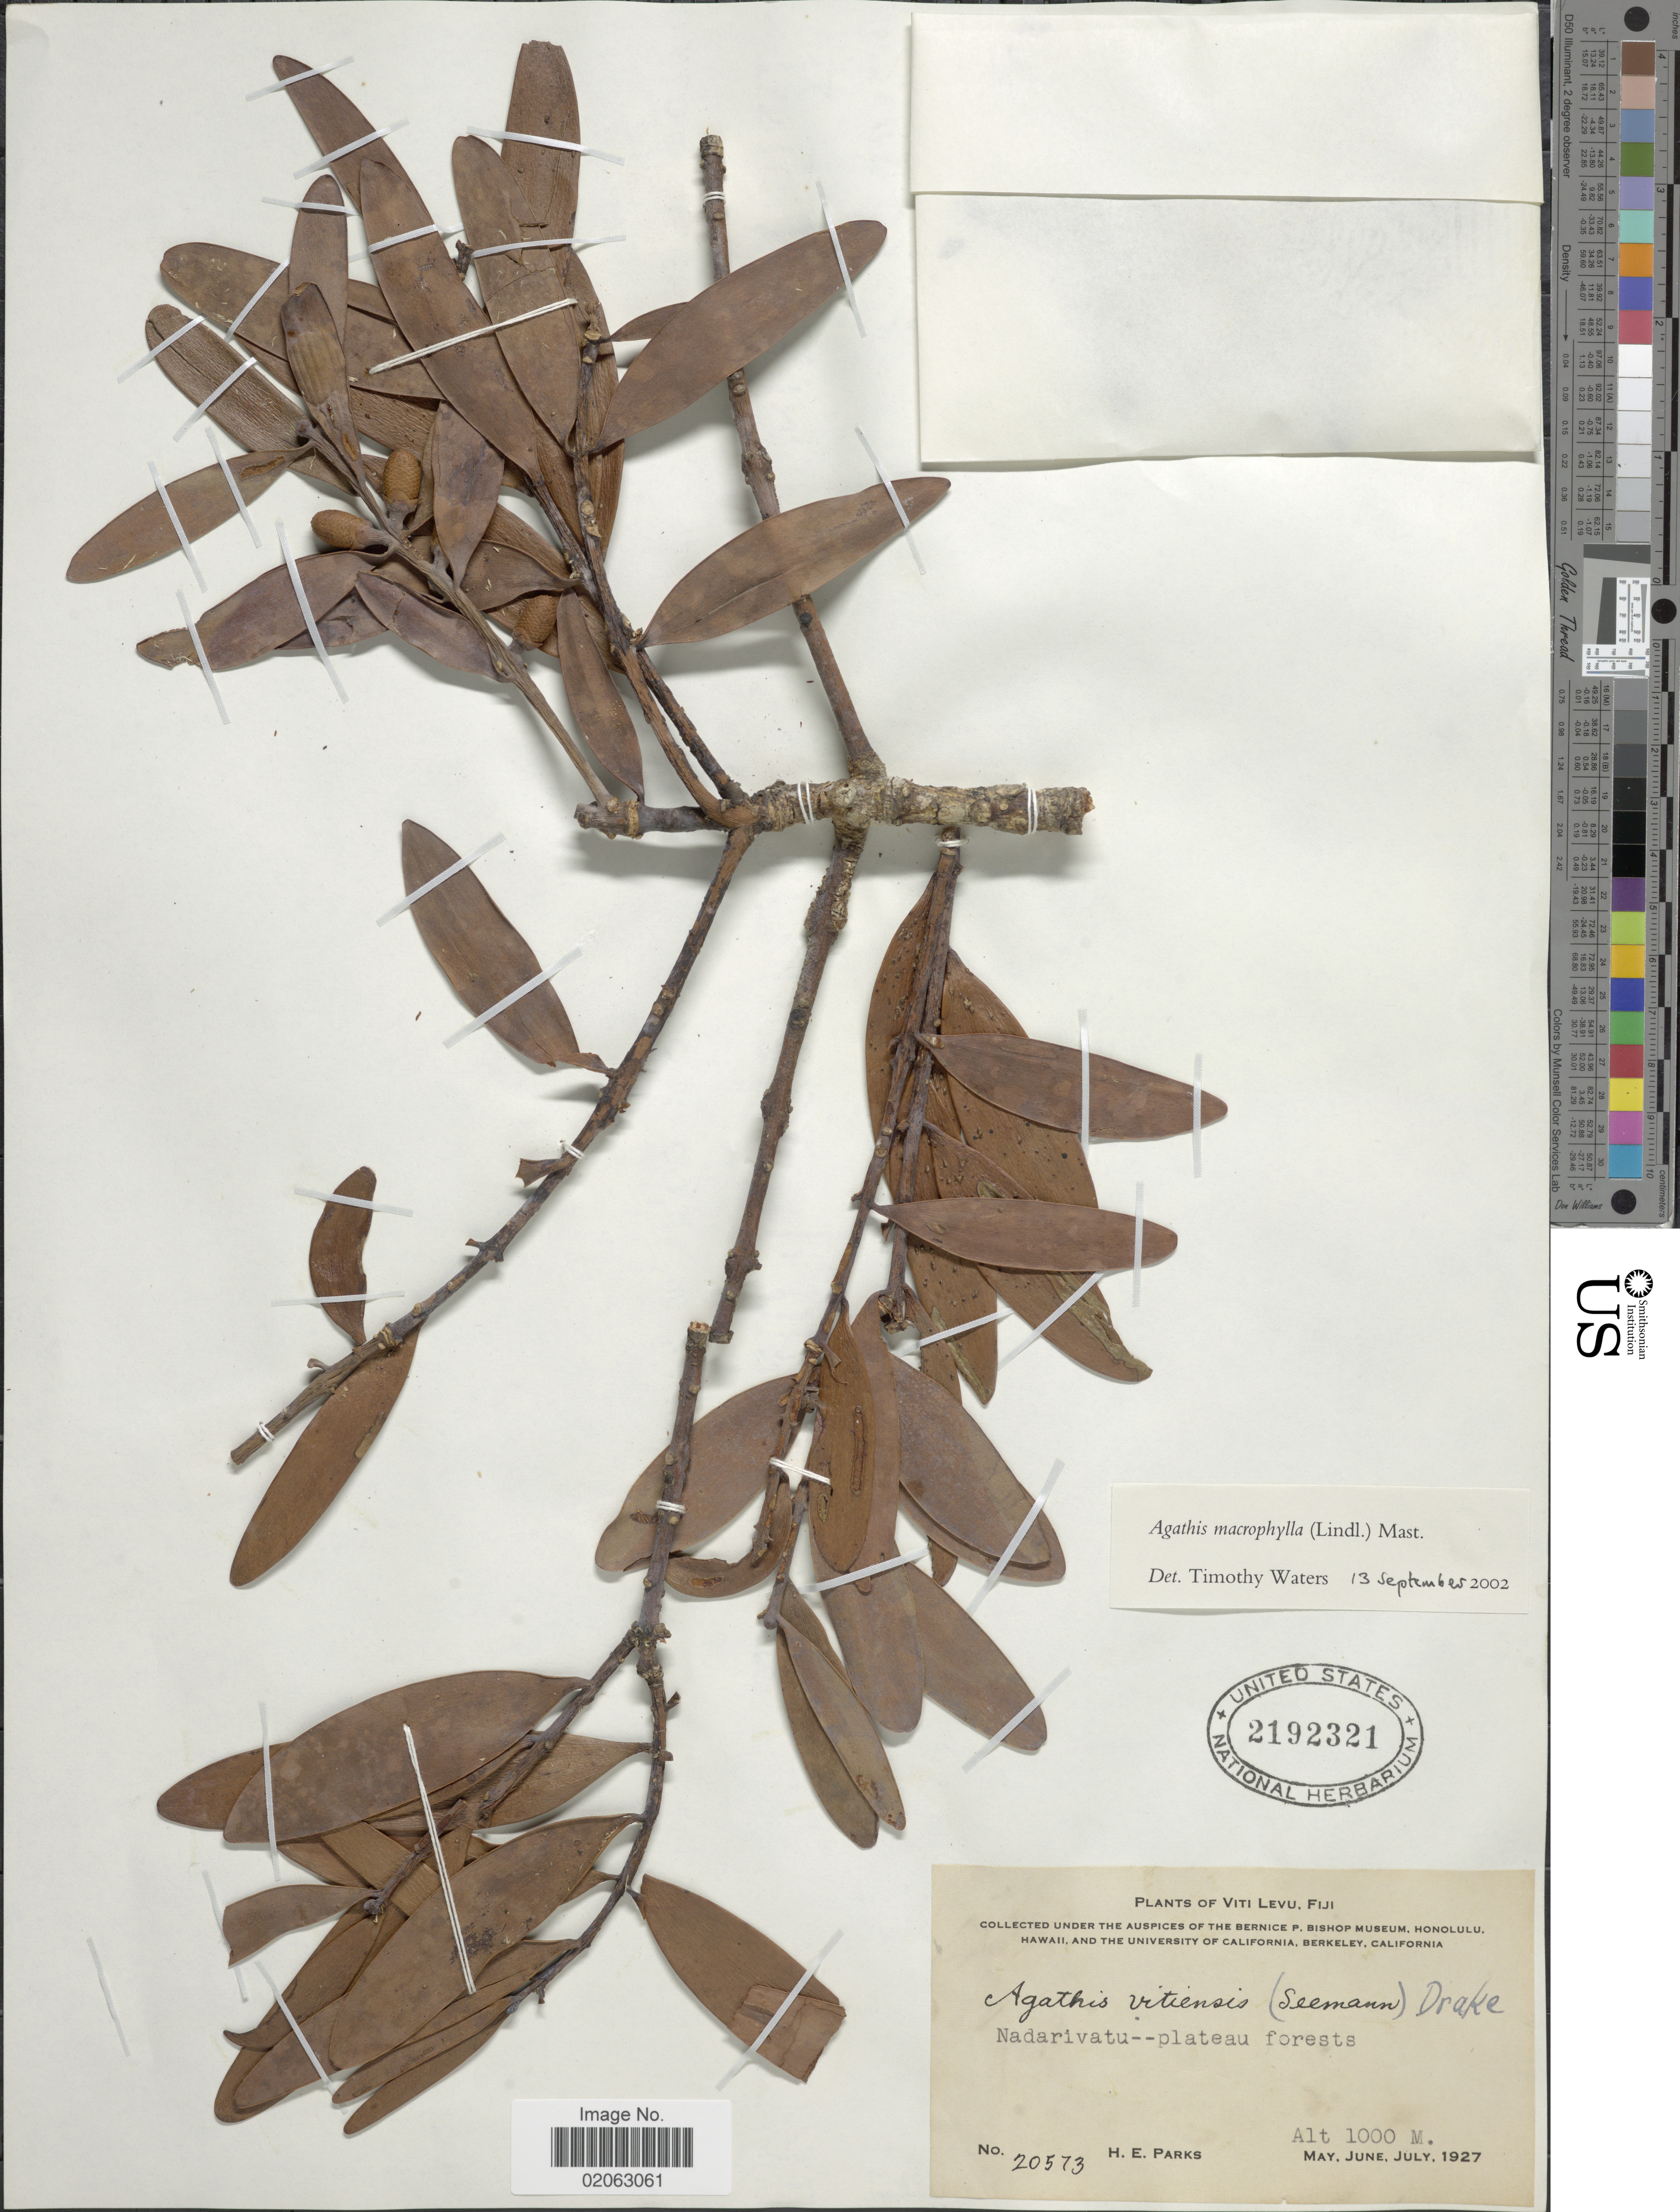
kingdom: Plantae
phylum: Tracheophyta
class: Pinopsida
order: Pinales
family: Araucariaceae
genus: Agathis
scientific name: Agathis macrophylla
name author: (Lindl.) Mast.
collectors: H. E. Parks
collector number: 20573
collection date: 1927-05/1927-07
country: Fiji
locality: Viti Levu, Nadarivatu-plateau forests.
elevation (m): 1000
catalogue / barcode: US 2192321